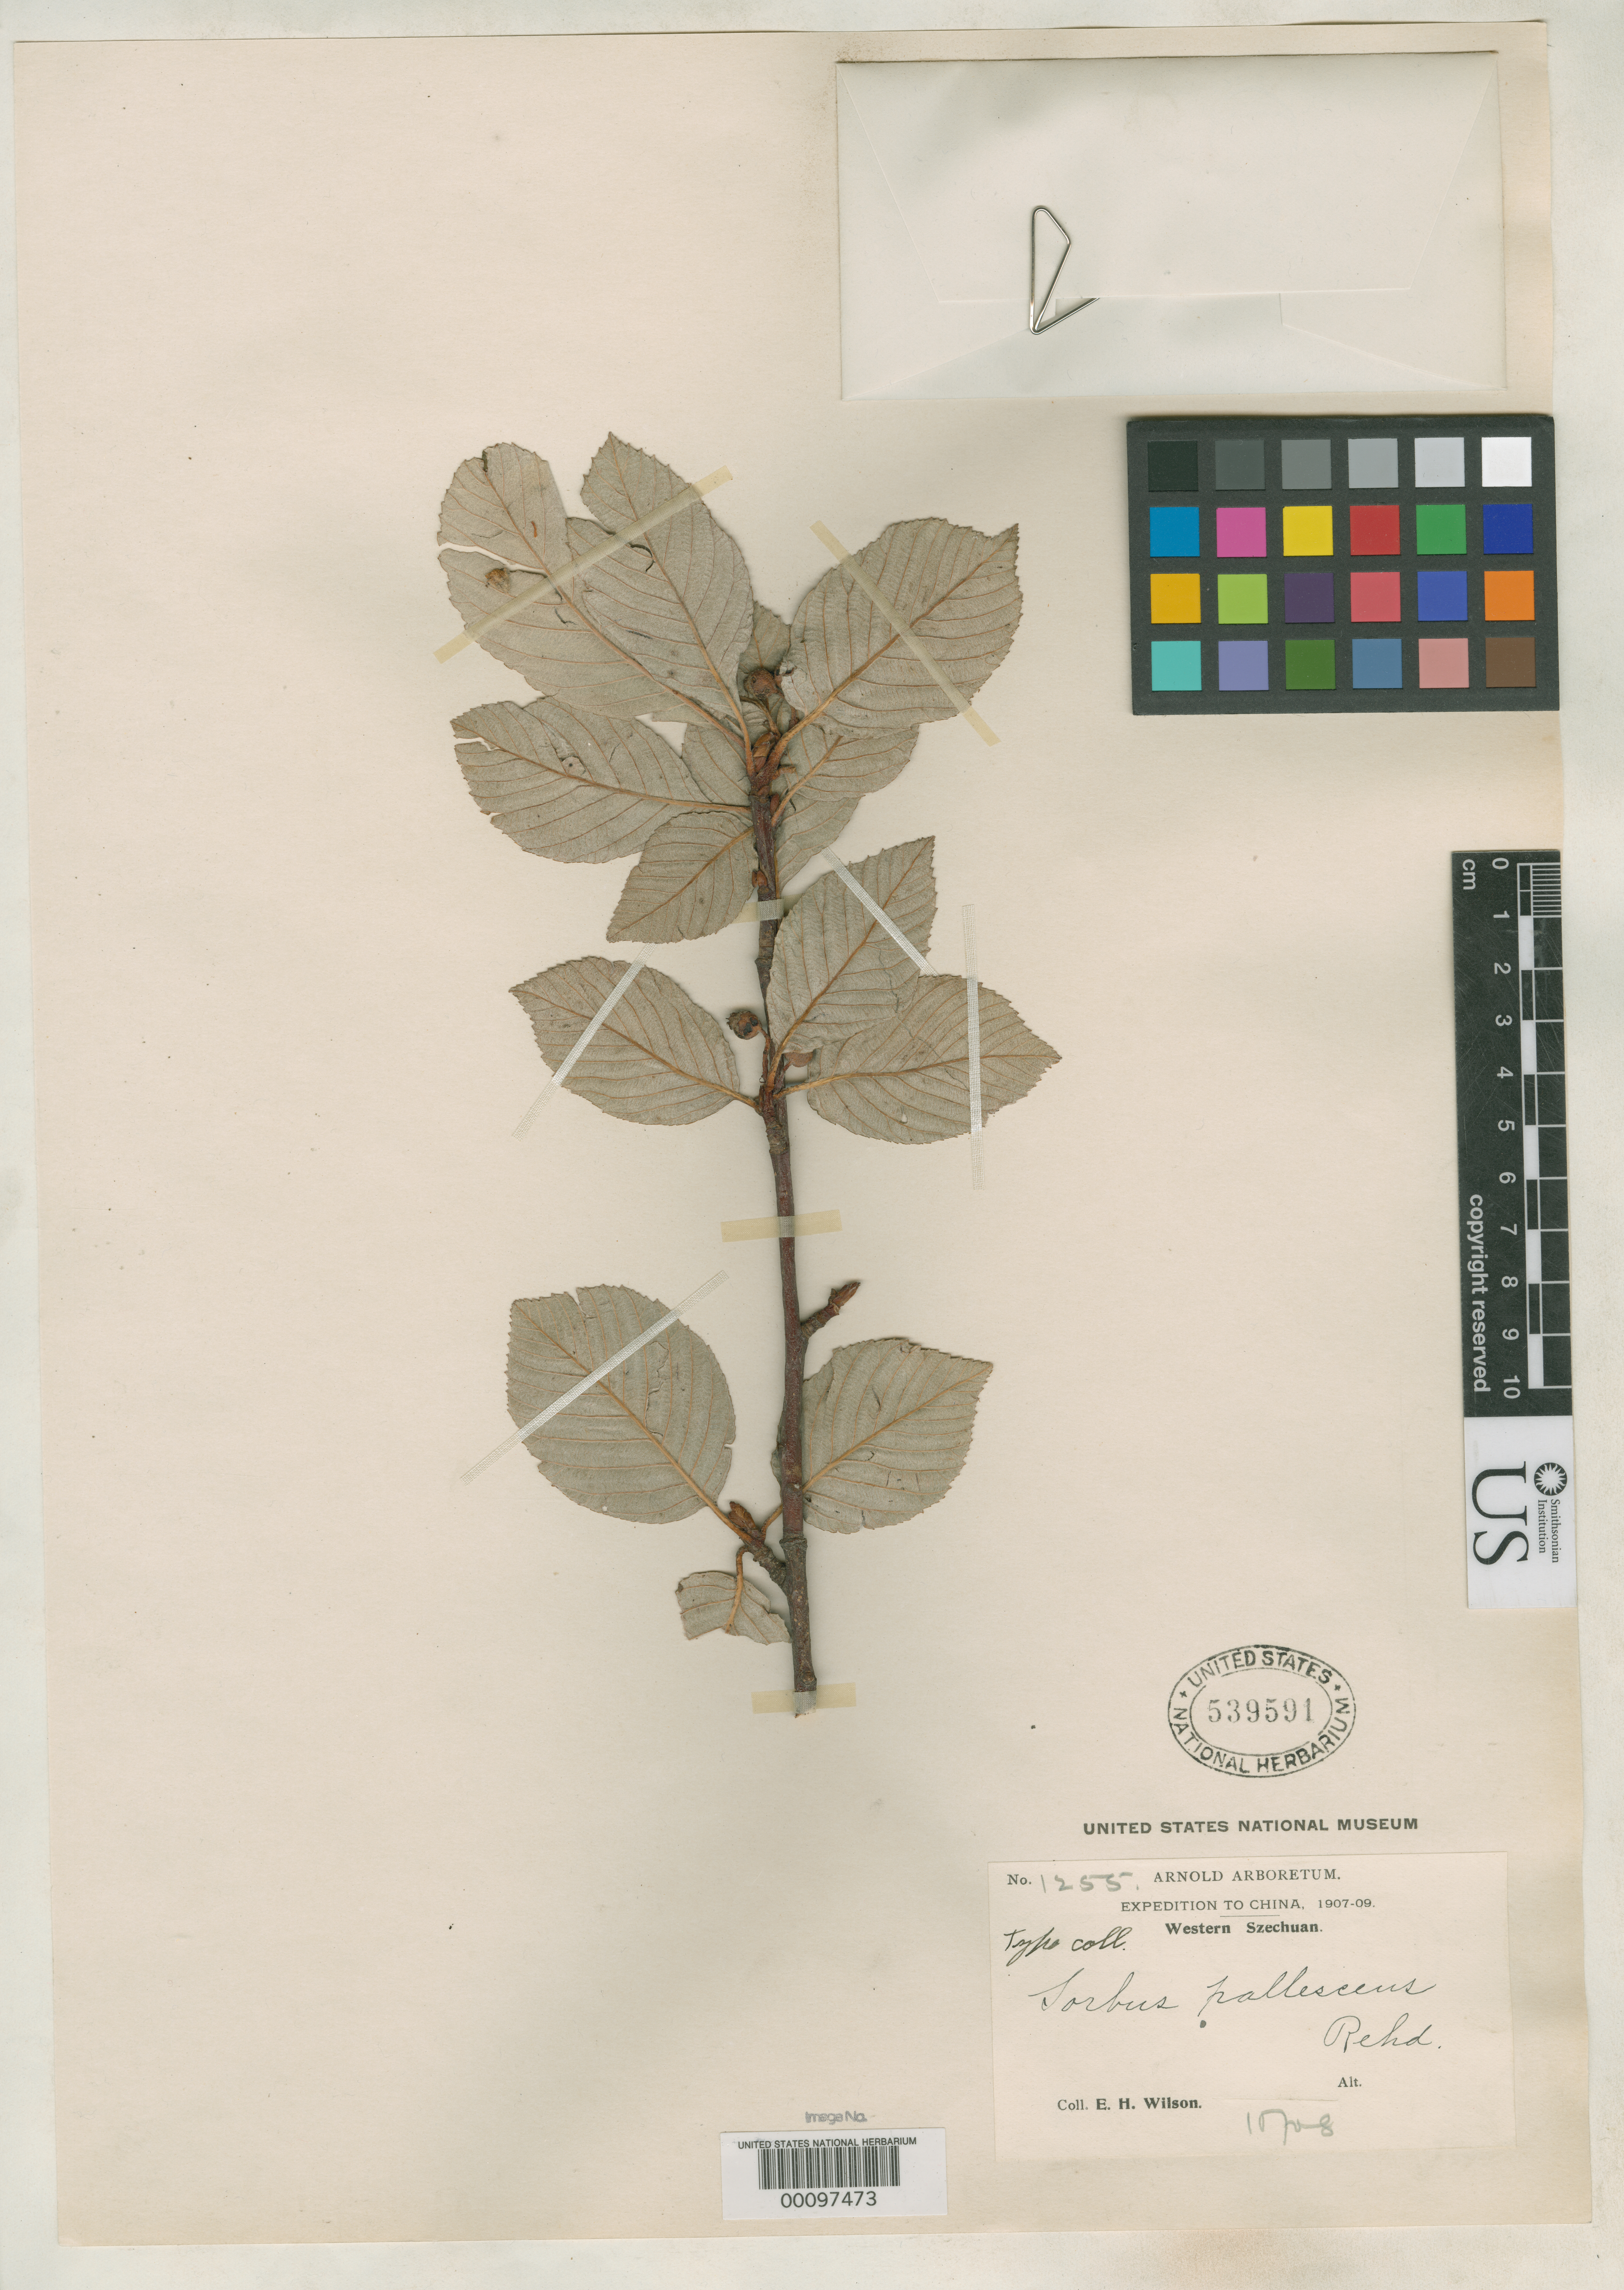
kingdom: Plantae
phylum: Tracheophyta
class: Magnoliopsida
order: Rosales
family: Rosaceae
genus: Sorbus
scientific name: Sorbus pallescens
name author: Rehder in Sarg.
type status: Isotype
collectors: E. H. Wilson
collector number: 1255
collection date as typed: Oct 1908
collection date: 1908-10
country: China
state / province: Sichuan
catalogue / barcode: US 539591